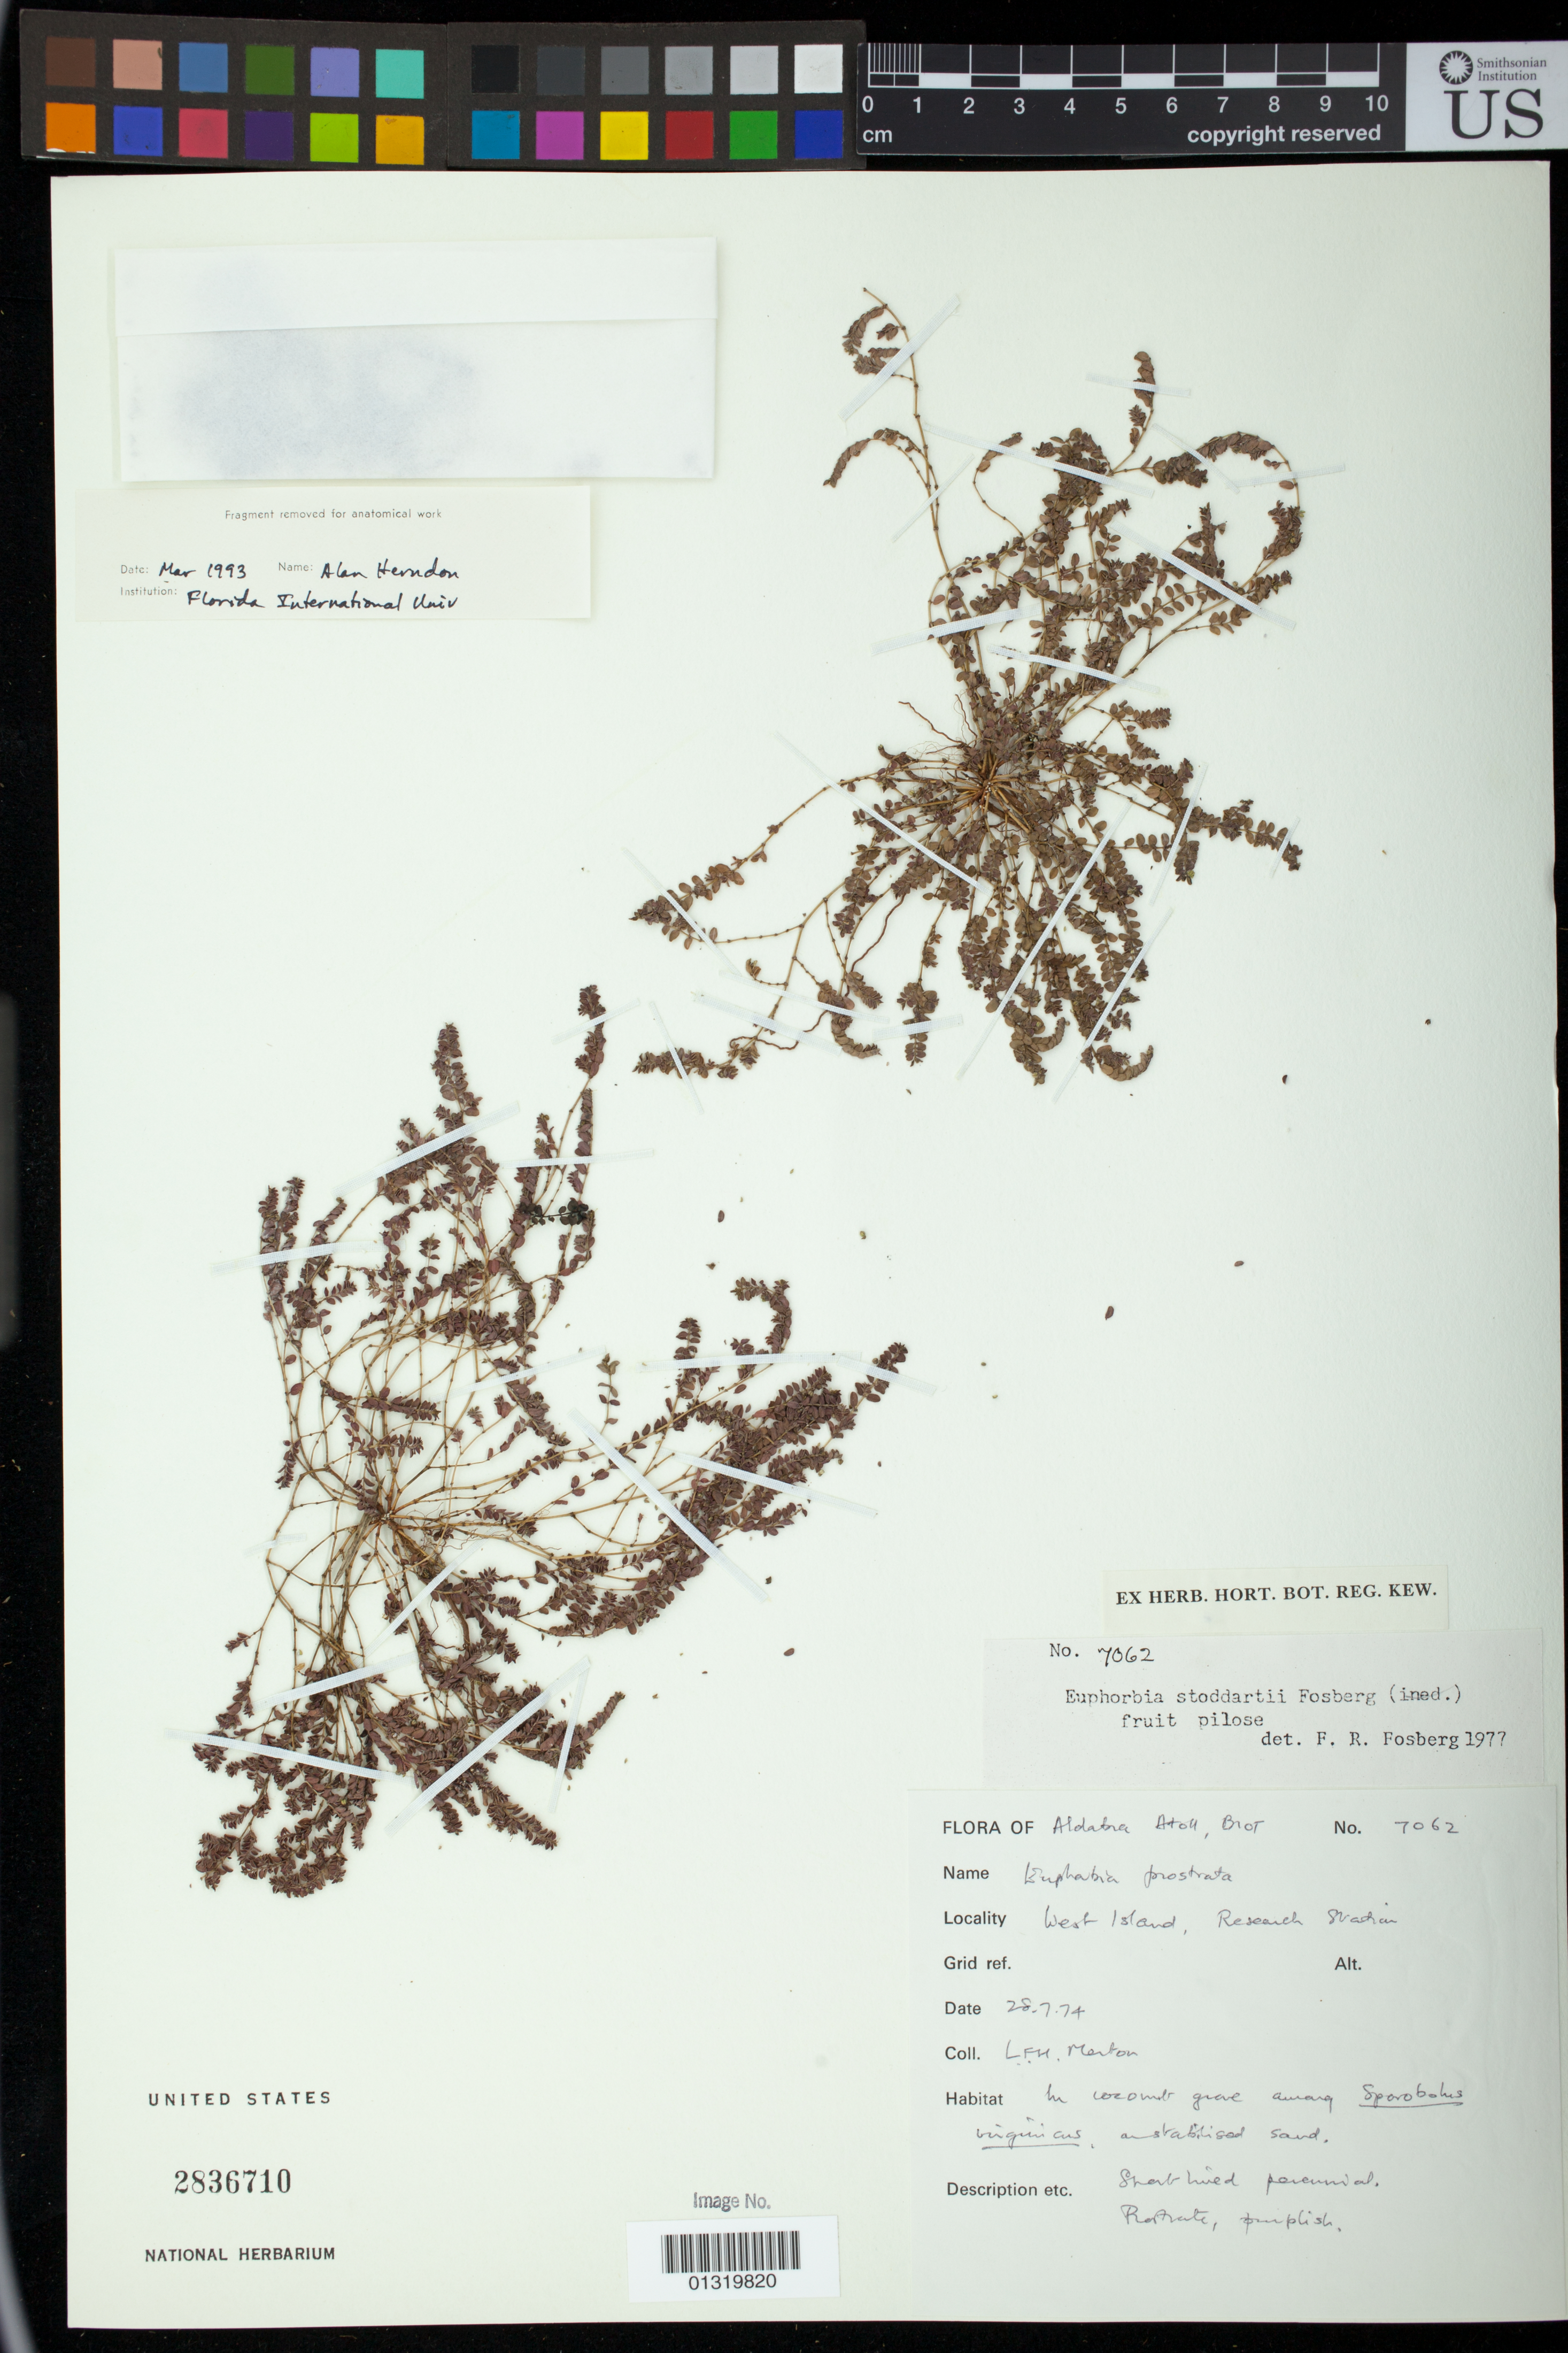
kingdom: Plantae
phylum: Tracheophyta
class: Magnoliopsida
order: Malpighiales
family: Euphorbiaceae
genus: Euphorbia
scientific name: Euphorbia stoddartii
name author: Fosberg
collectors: L. Merton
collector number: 7062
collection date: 1974-07-28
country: Seychelles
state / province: Aldabra Atoll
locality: West Island, Research Station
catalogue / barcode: US 2836710